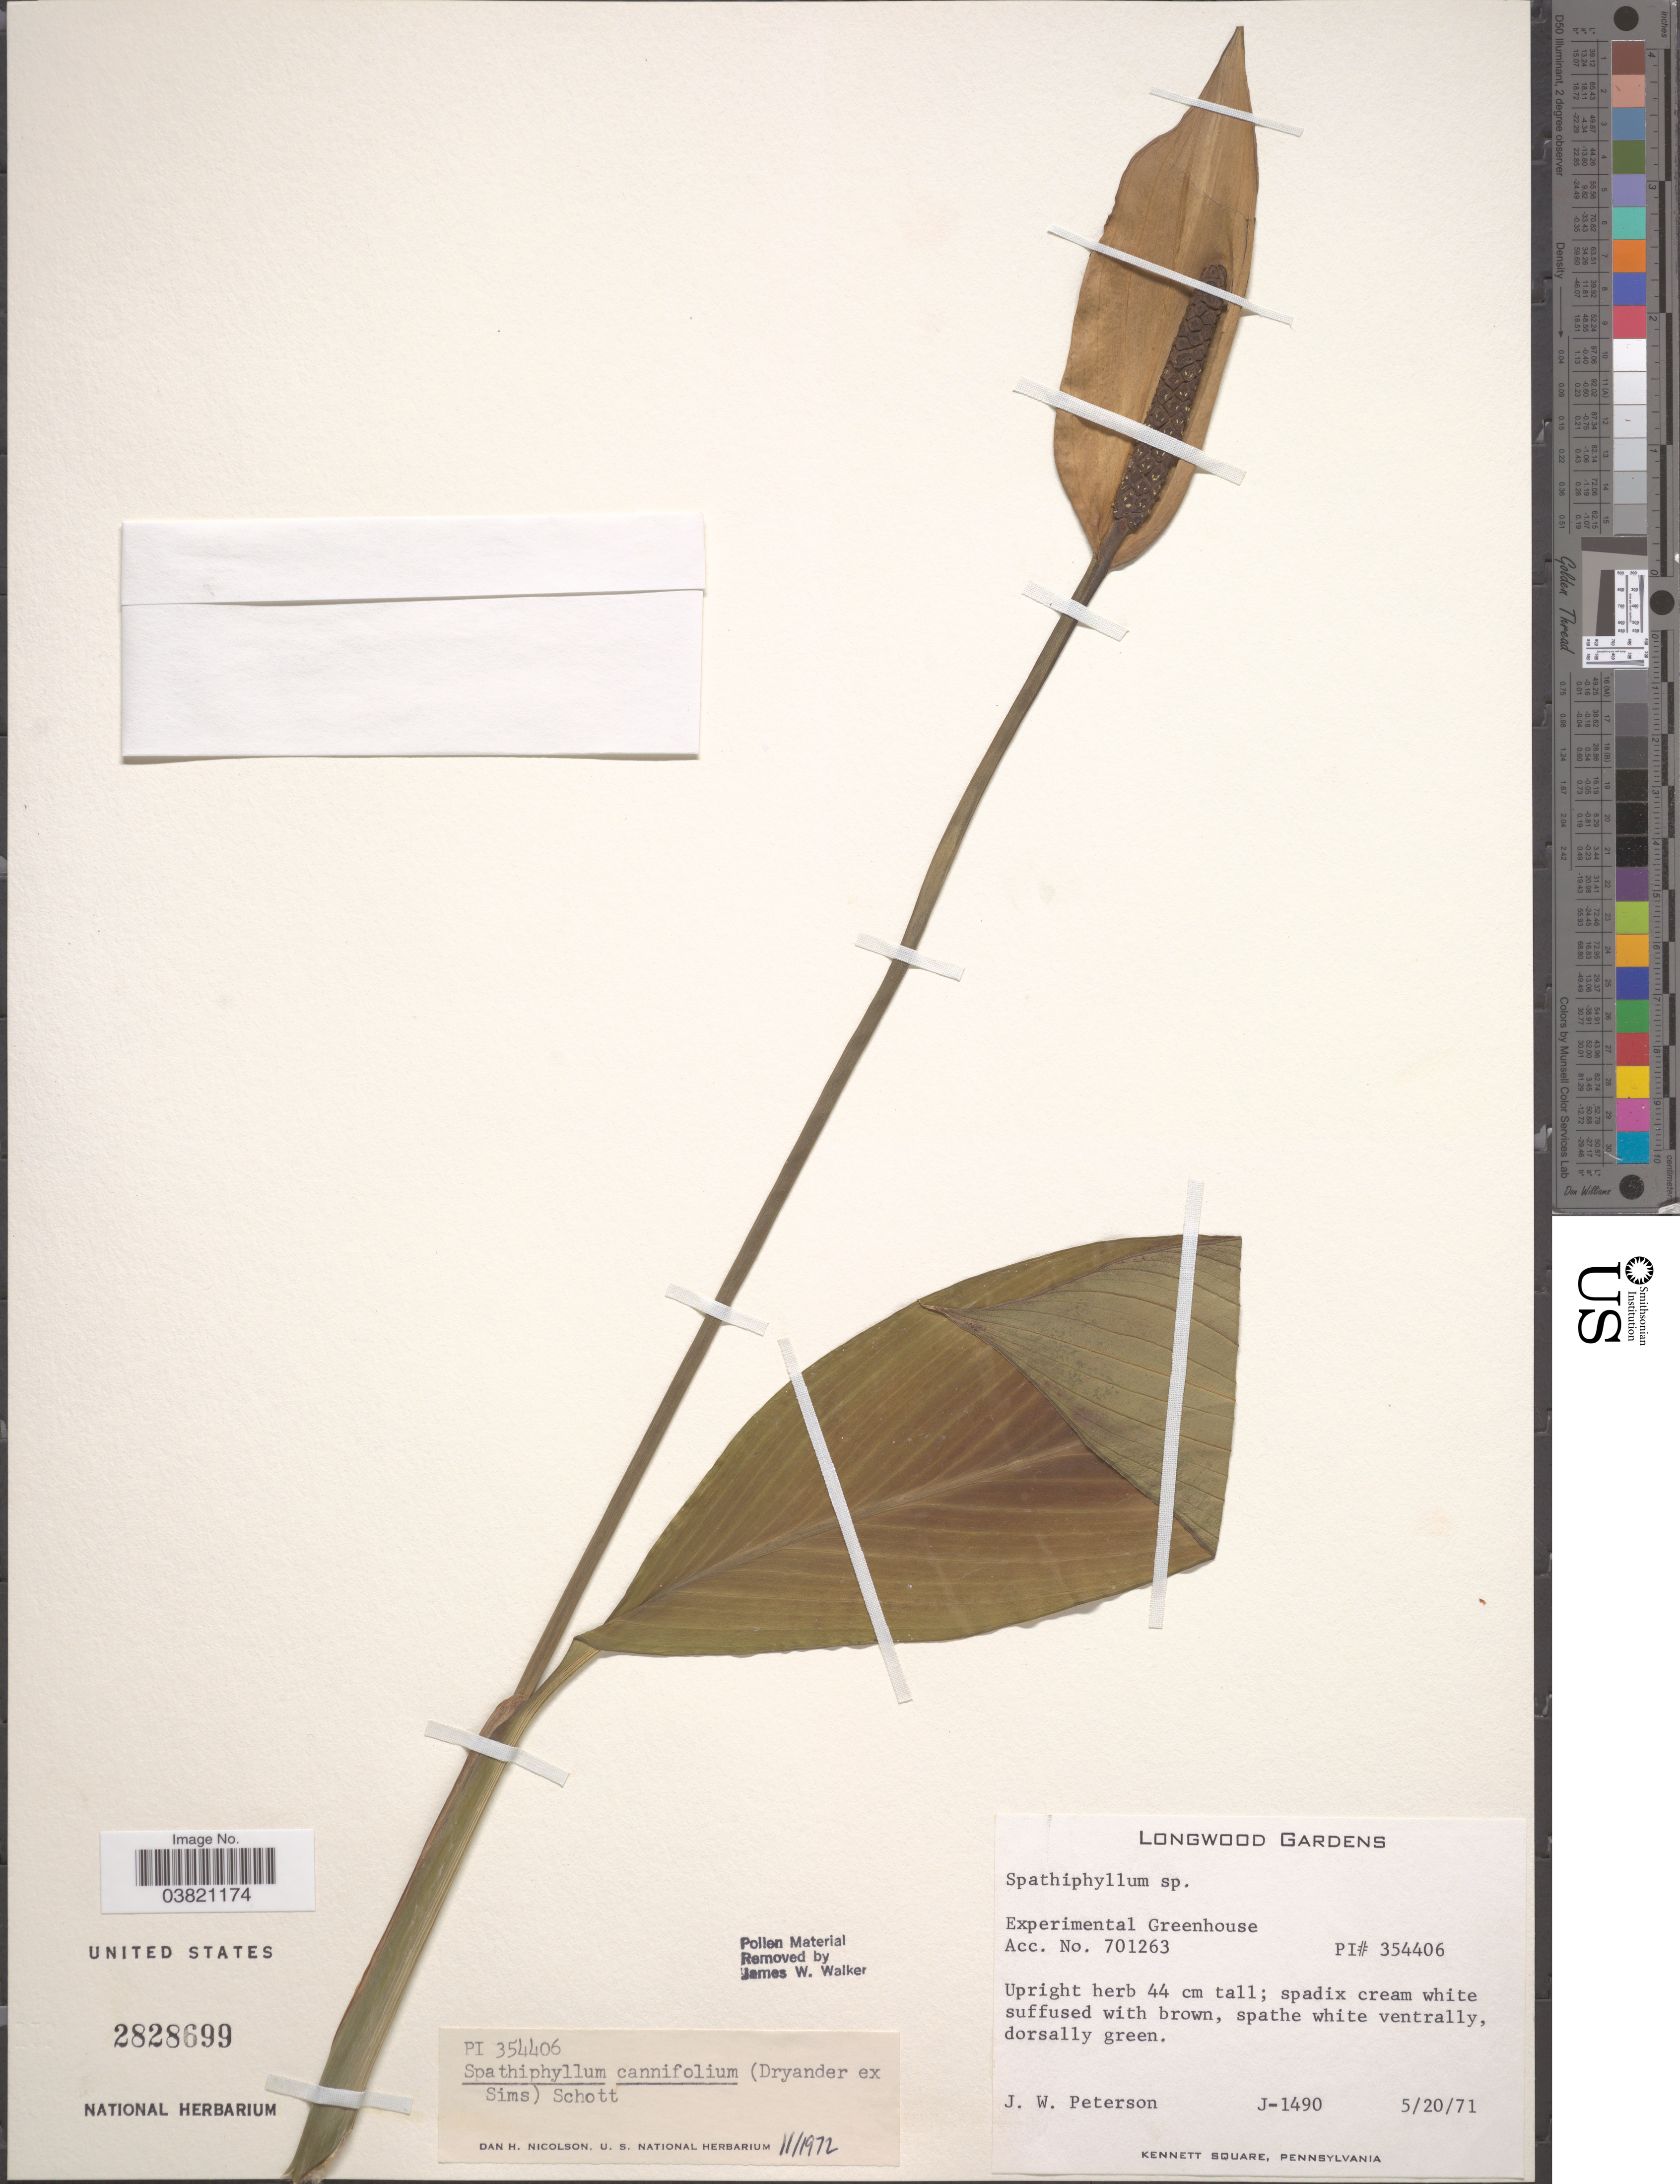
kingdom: Plantae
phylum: Tracheophyta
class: Liliopsida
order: Alismatales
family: Araceae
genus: Spathiphyllum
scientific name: Spathiphyllum cannifolium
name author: (Dryand. ex Sims) Schott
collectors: J.W. Peterson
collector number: J-1490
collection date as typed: Transcribed d/m/y: 20/5/71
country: United States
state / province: Pennsylvania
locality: Longwood gardens. Experimental Greenhouse Acc. No. 701263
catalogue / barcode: US 2828699